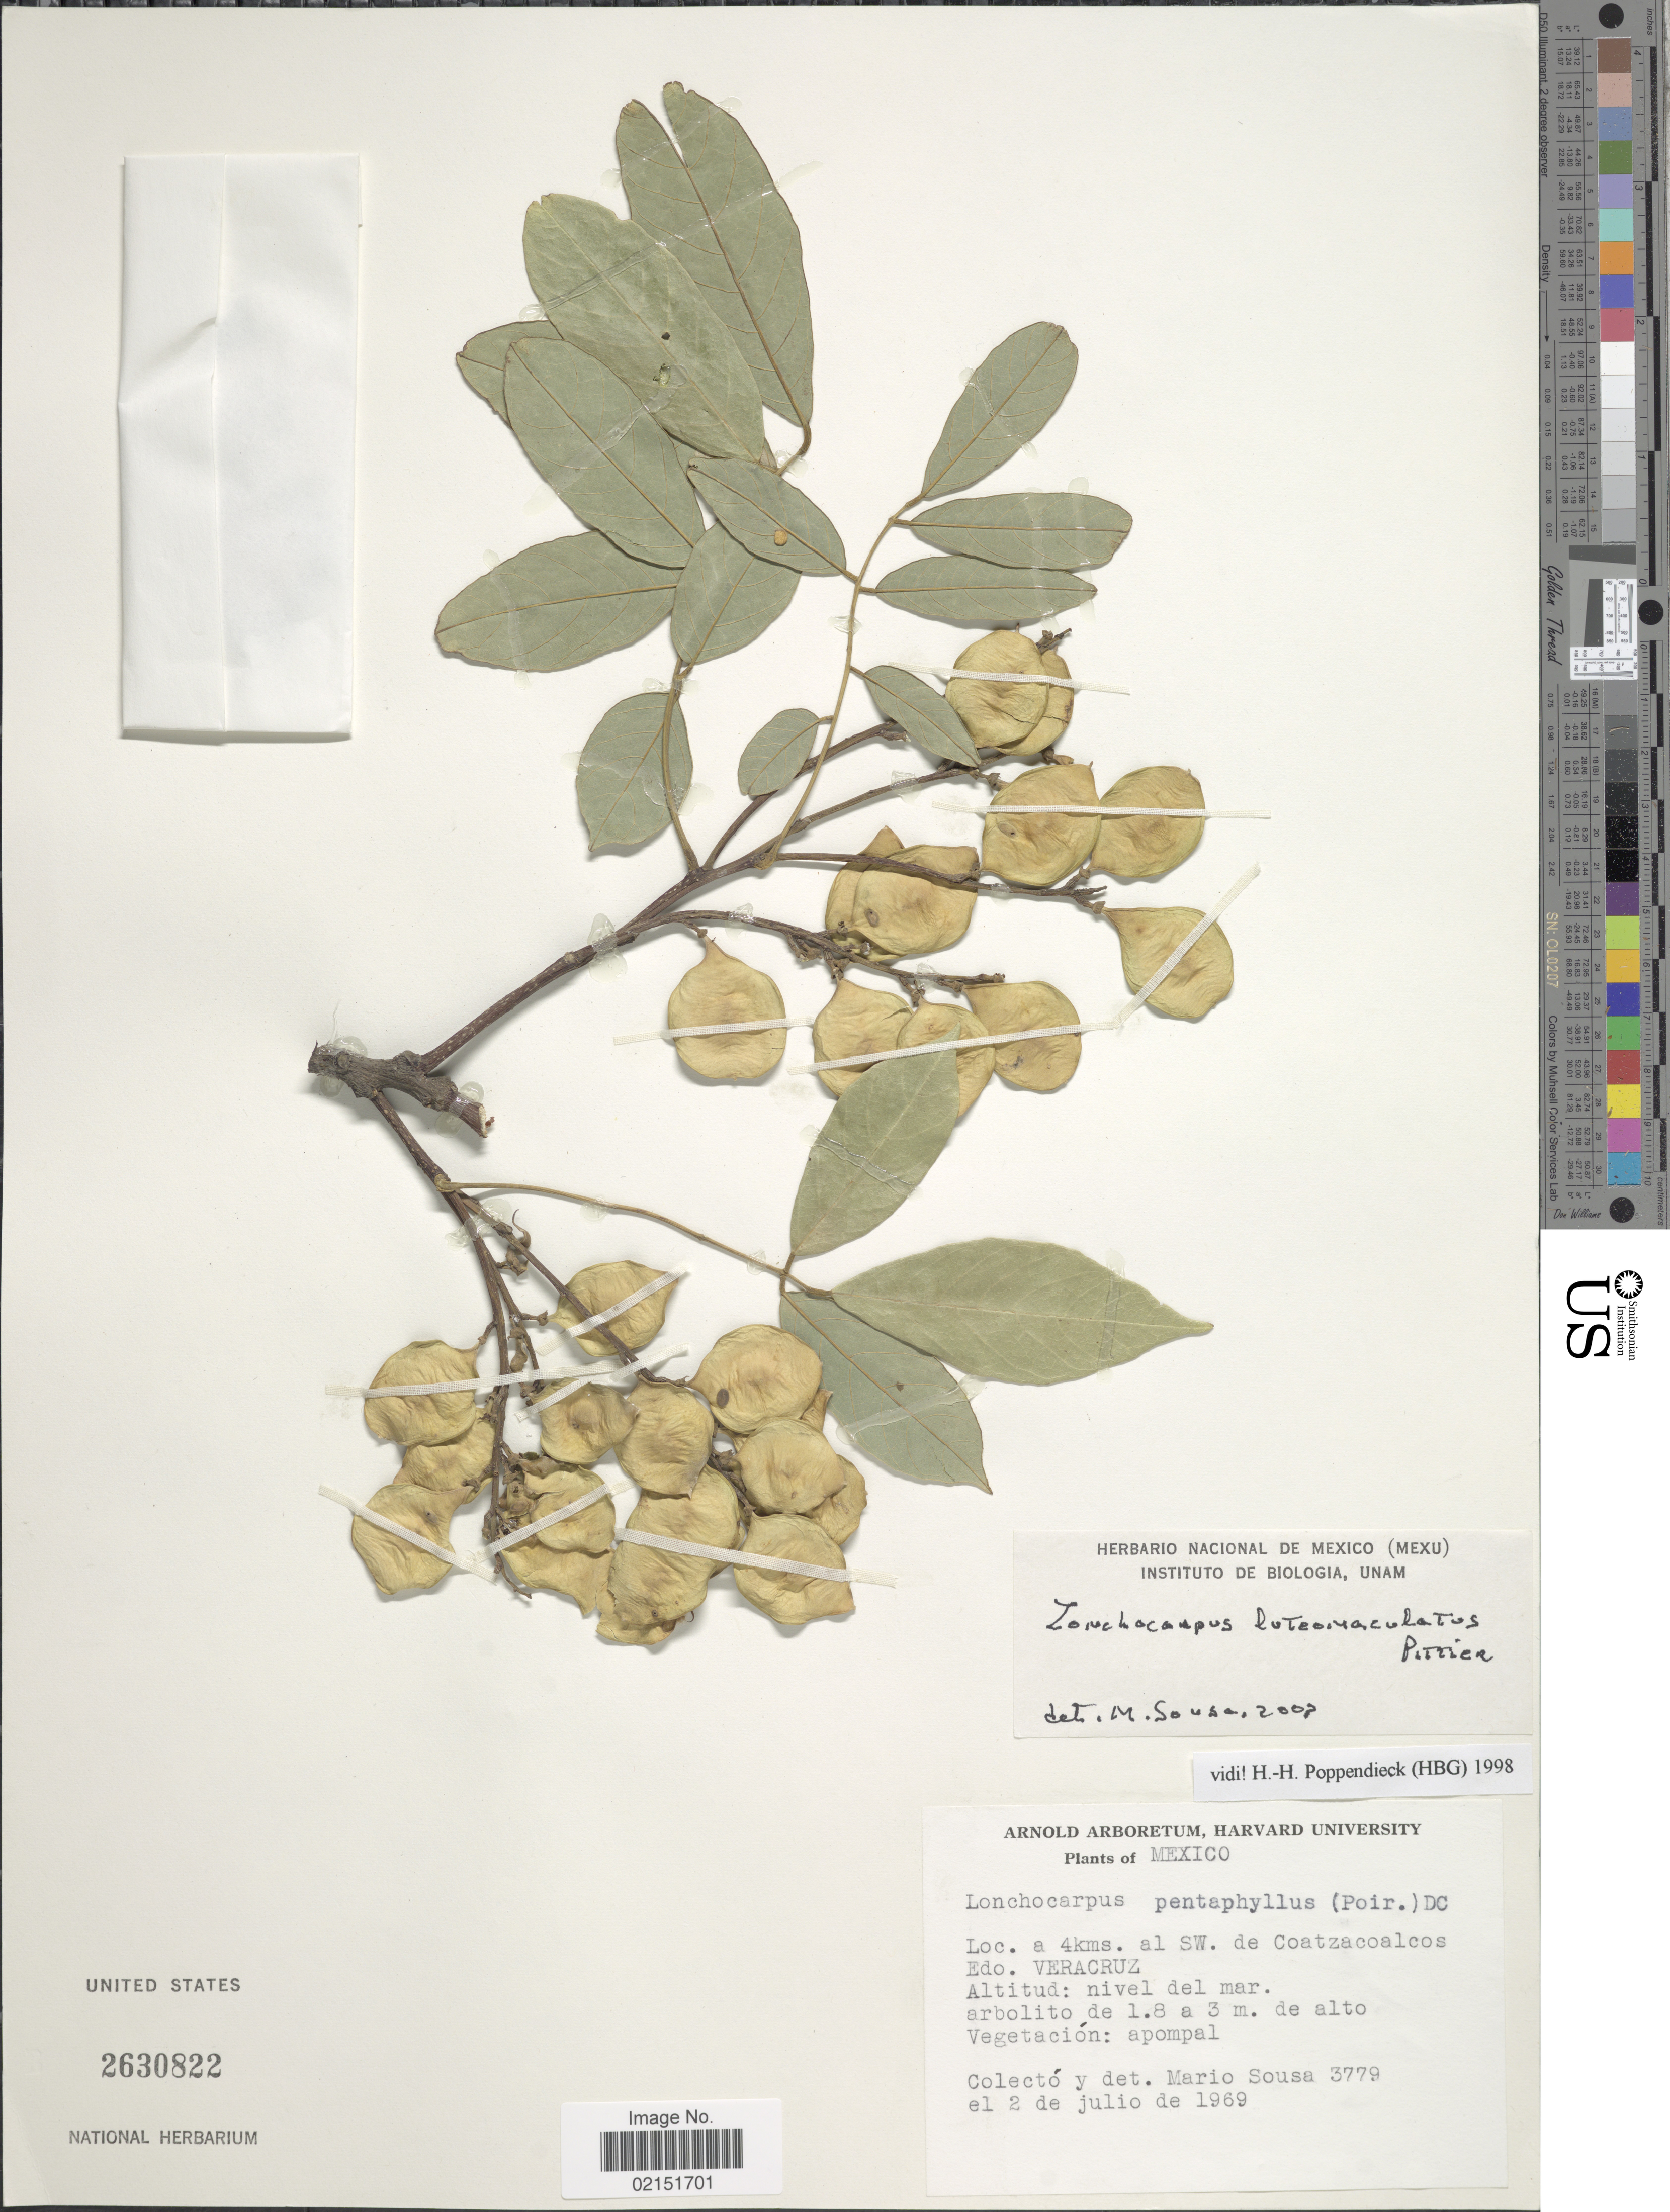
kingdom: Plantae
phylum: Tracheophyta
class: Magnoliopsida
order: Fabales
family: Fabaceae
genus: Lonchocarpus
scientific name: Lonchocarpus luteomaculatus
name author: Pittier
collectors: M. Sousa S.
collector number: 3779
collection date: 1969-07-02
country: Mexico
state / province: Veracruz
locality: A 4 kms. al SW. de Coatzacoalcos, Veracruz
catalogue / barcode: US 2630822